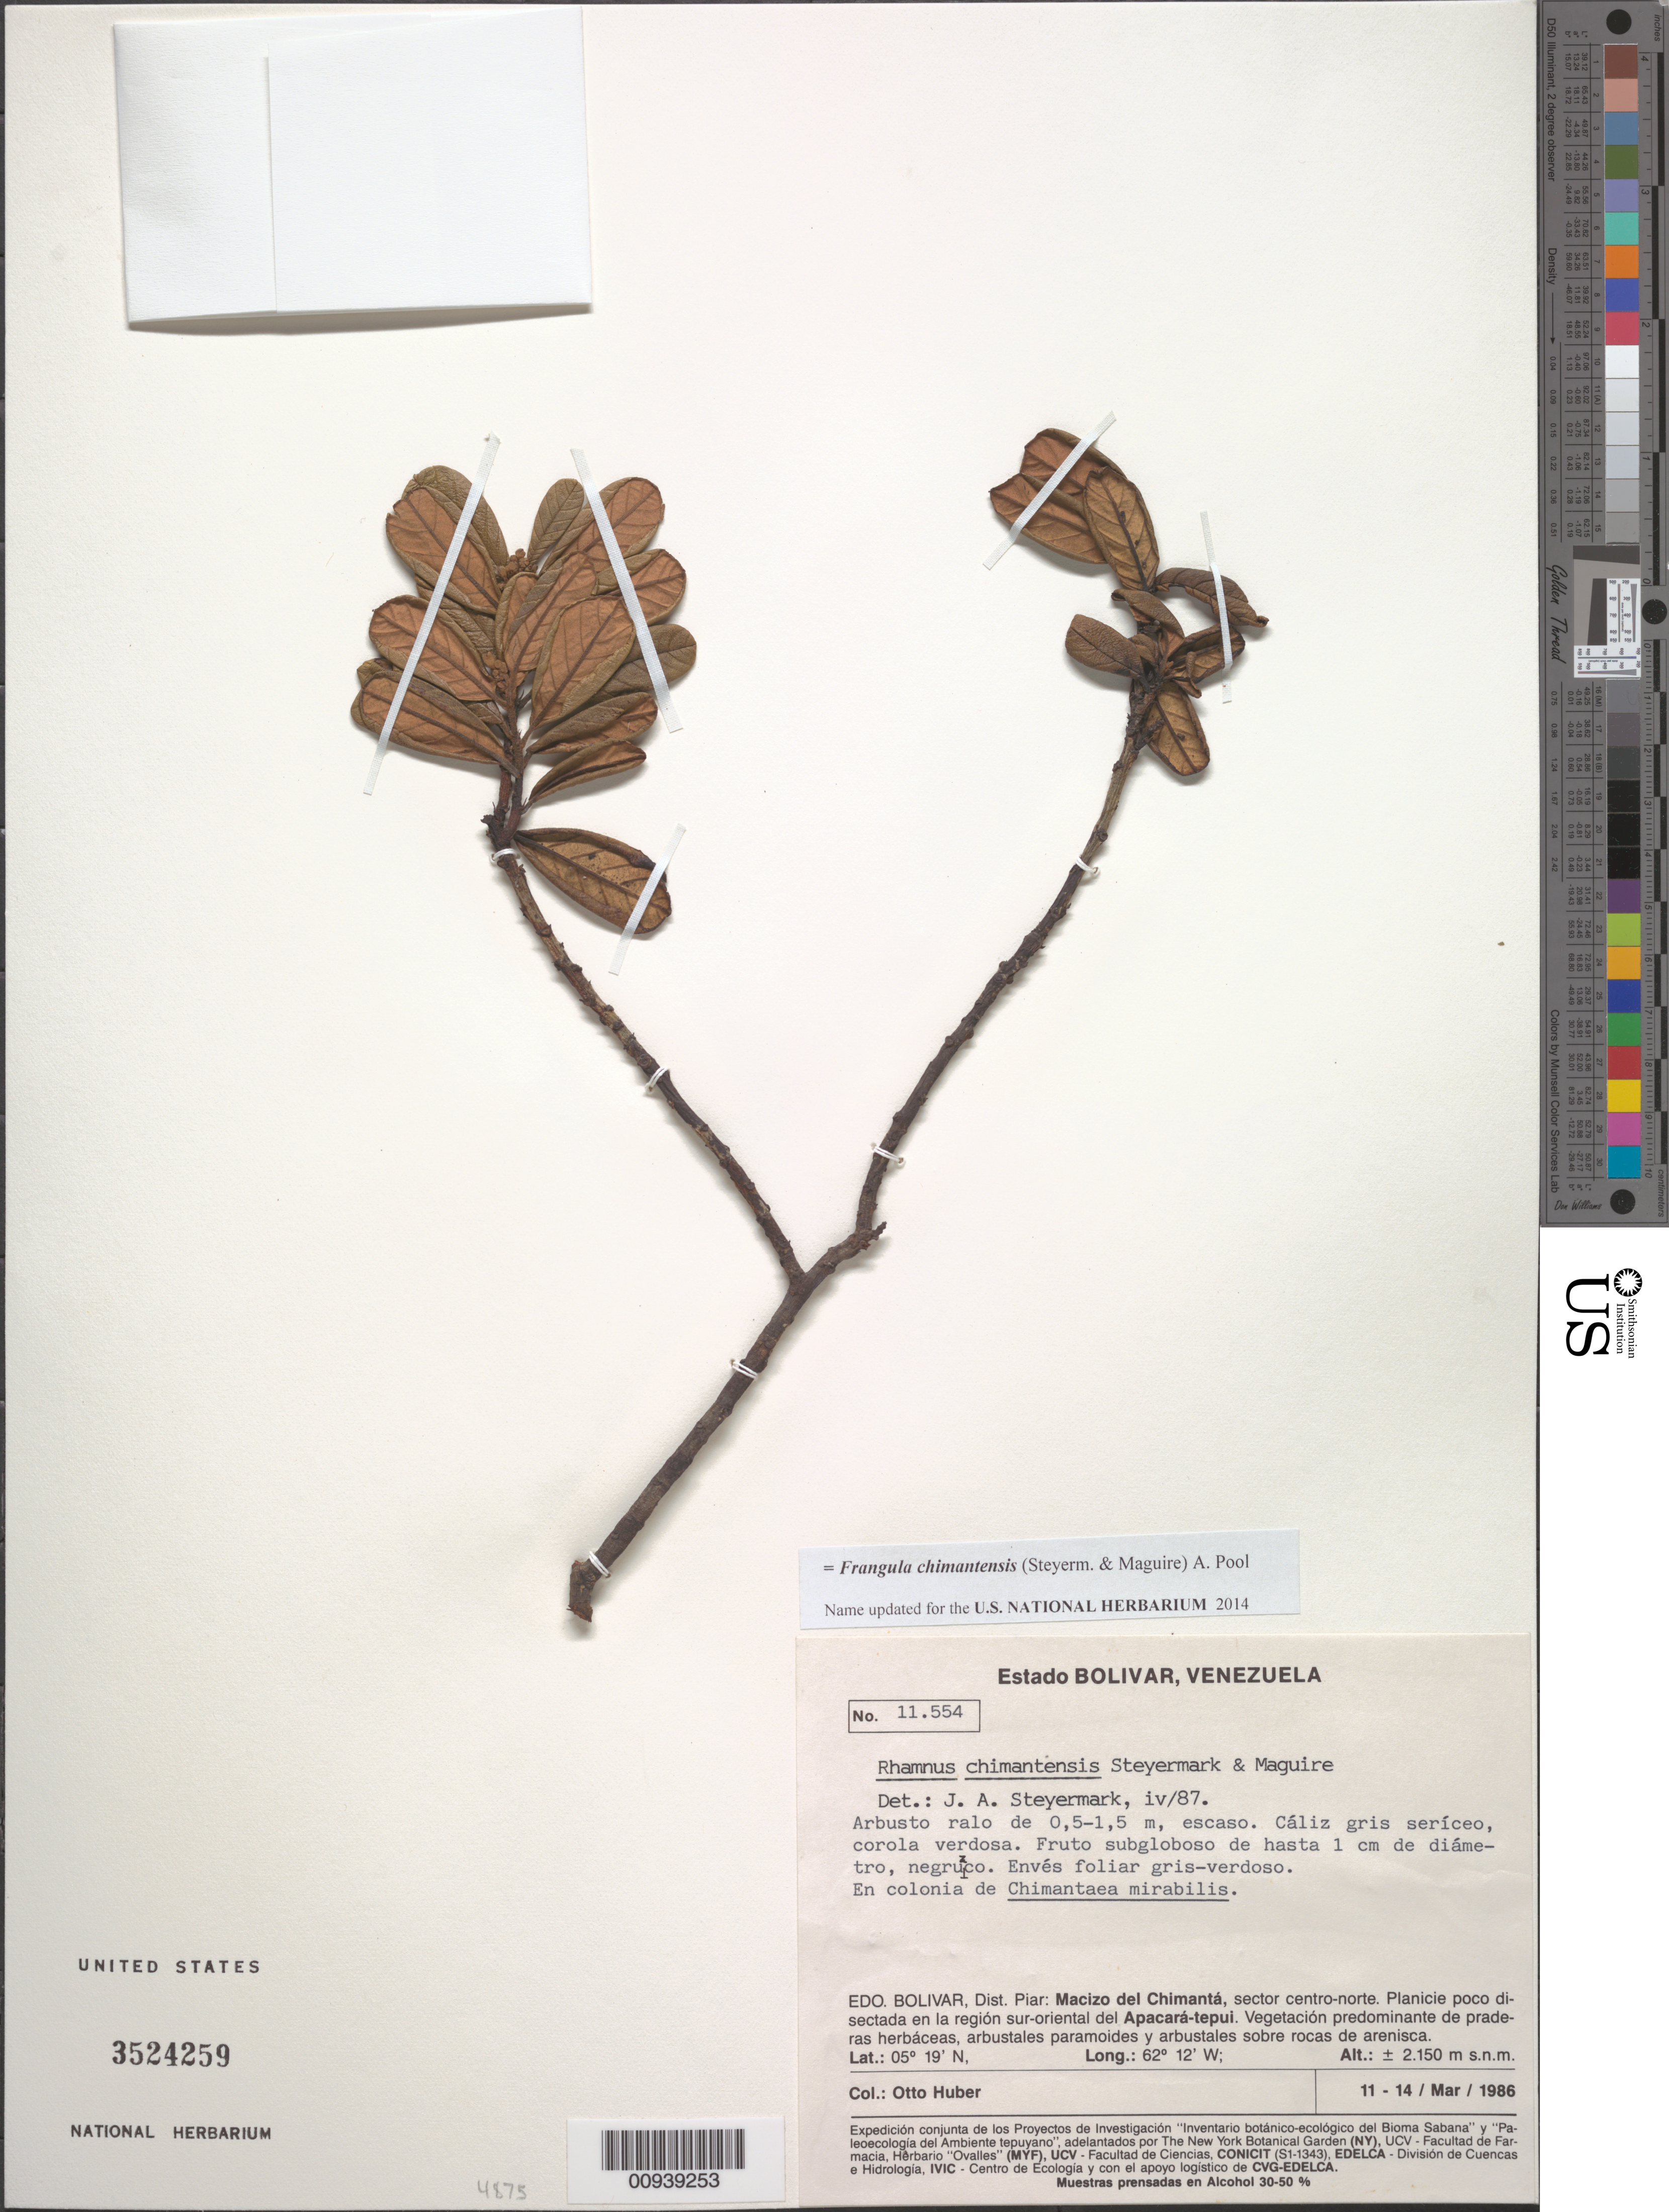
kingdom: Plantae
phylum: Tracheophyta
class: Magnoliopsida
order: Rosales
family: Rhamnaceae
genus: Frangula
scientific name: Frangula chimantensis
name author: A. Pool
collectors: O. Huber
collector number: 11554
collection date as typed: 11-Mar-86 to 14-Mar-86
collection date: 1986-03-11/1986-03-14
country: Venezuela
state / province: Bolívar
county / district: Piar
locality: Macizo del Chimantá, sector centro-norte, sur-oriental del Apacará-tepuí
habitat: En colonia de Chimantaea mirabilis, vegetation predominantly of grassy meadows, paramoides shrubs and shrubs on sandstone rocks.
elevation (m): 2150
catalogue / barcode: US 3524259